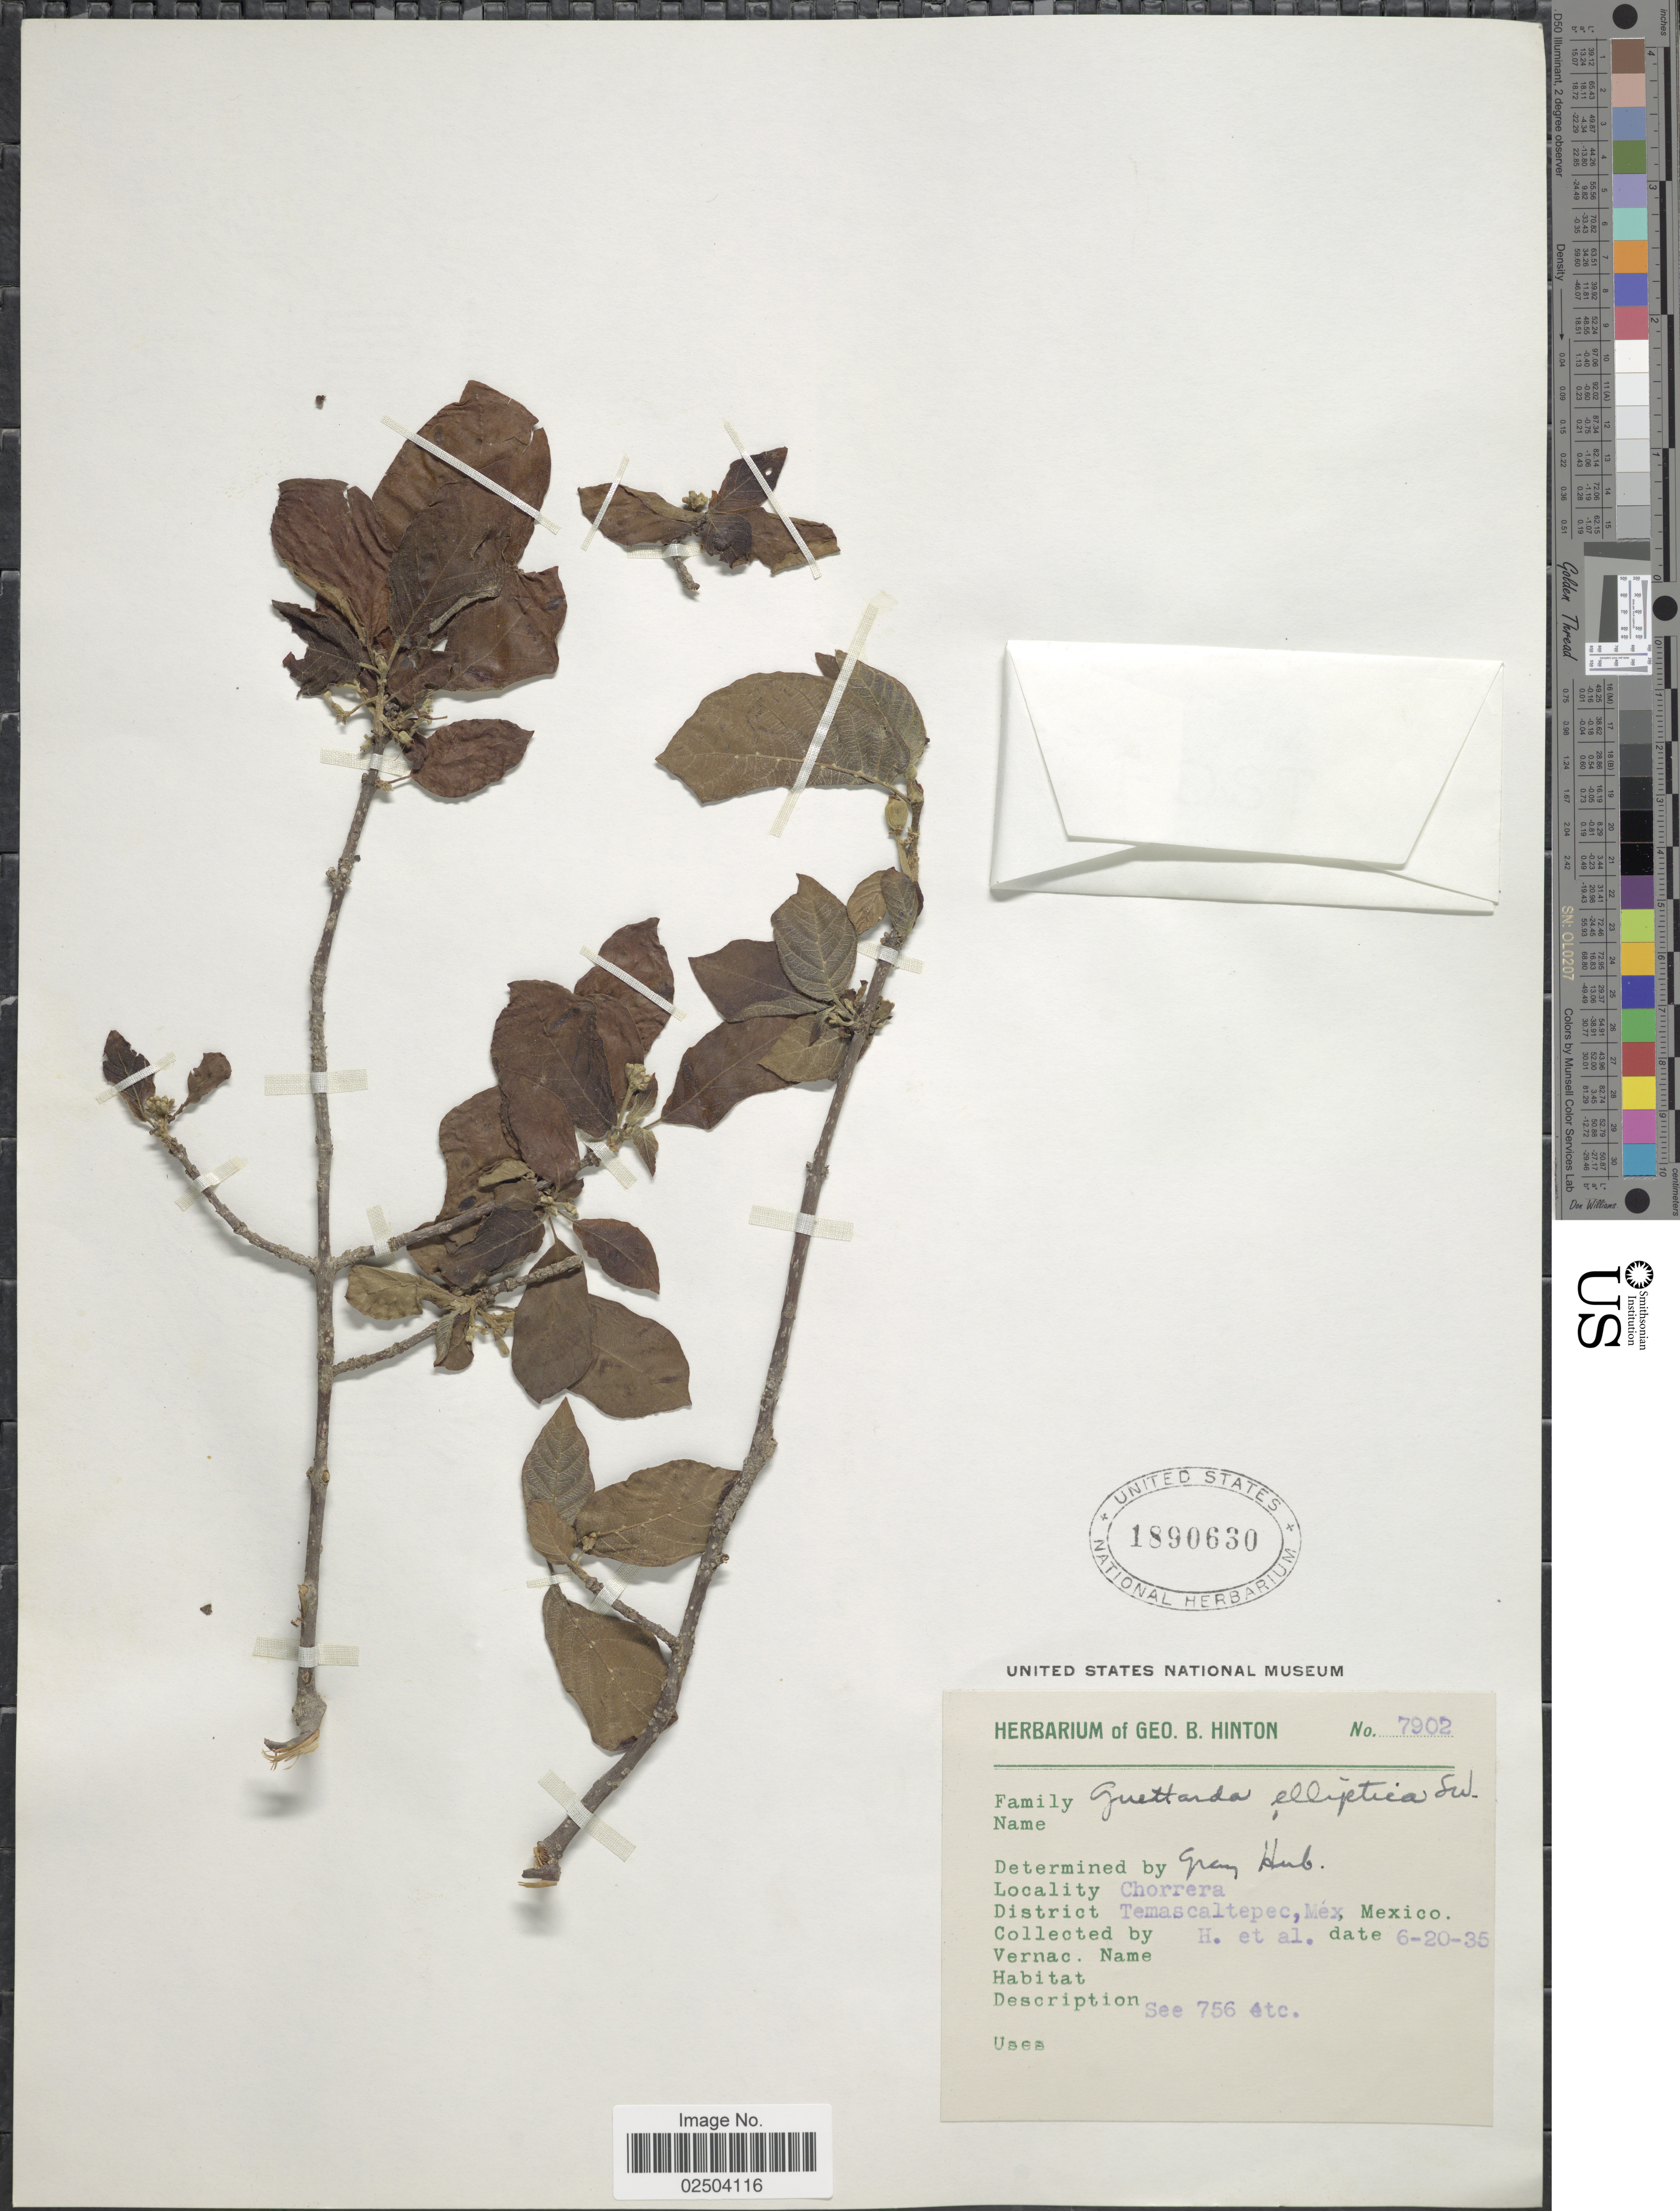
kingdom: Plantae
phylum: Tracheophyta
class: Magnoliopsida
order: Gentianales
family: Rubiaceae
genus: Guettarda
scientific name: Guettarda elliptica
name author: Sw.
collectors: G. B. Hinton & et al.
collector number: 7902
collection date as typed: Transcribed d/m/y: 20/6/35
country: Mexico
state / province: México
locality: Chorrera. District: Temascaltepec, Mex.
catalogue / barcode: US 1890630